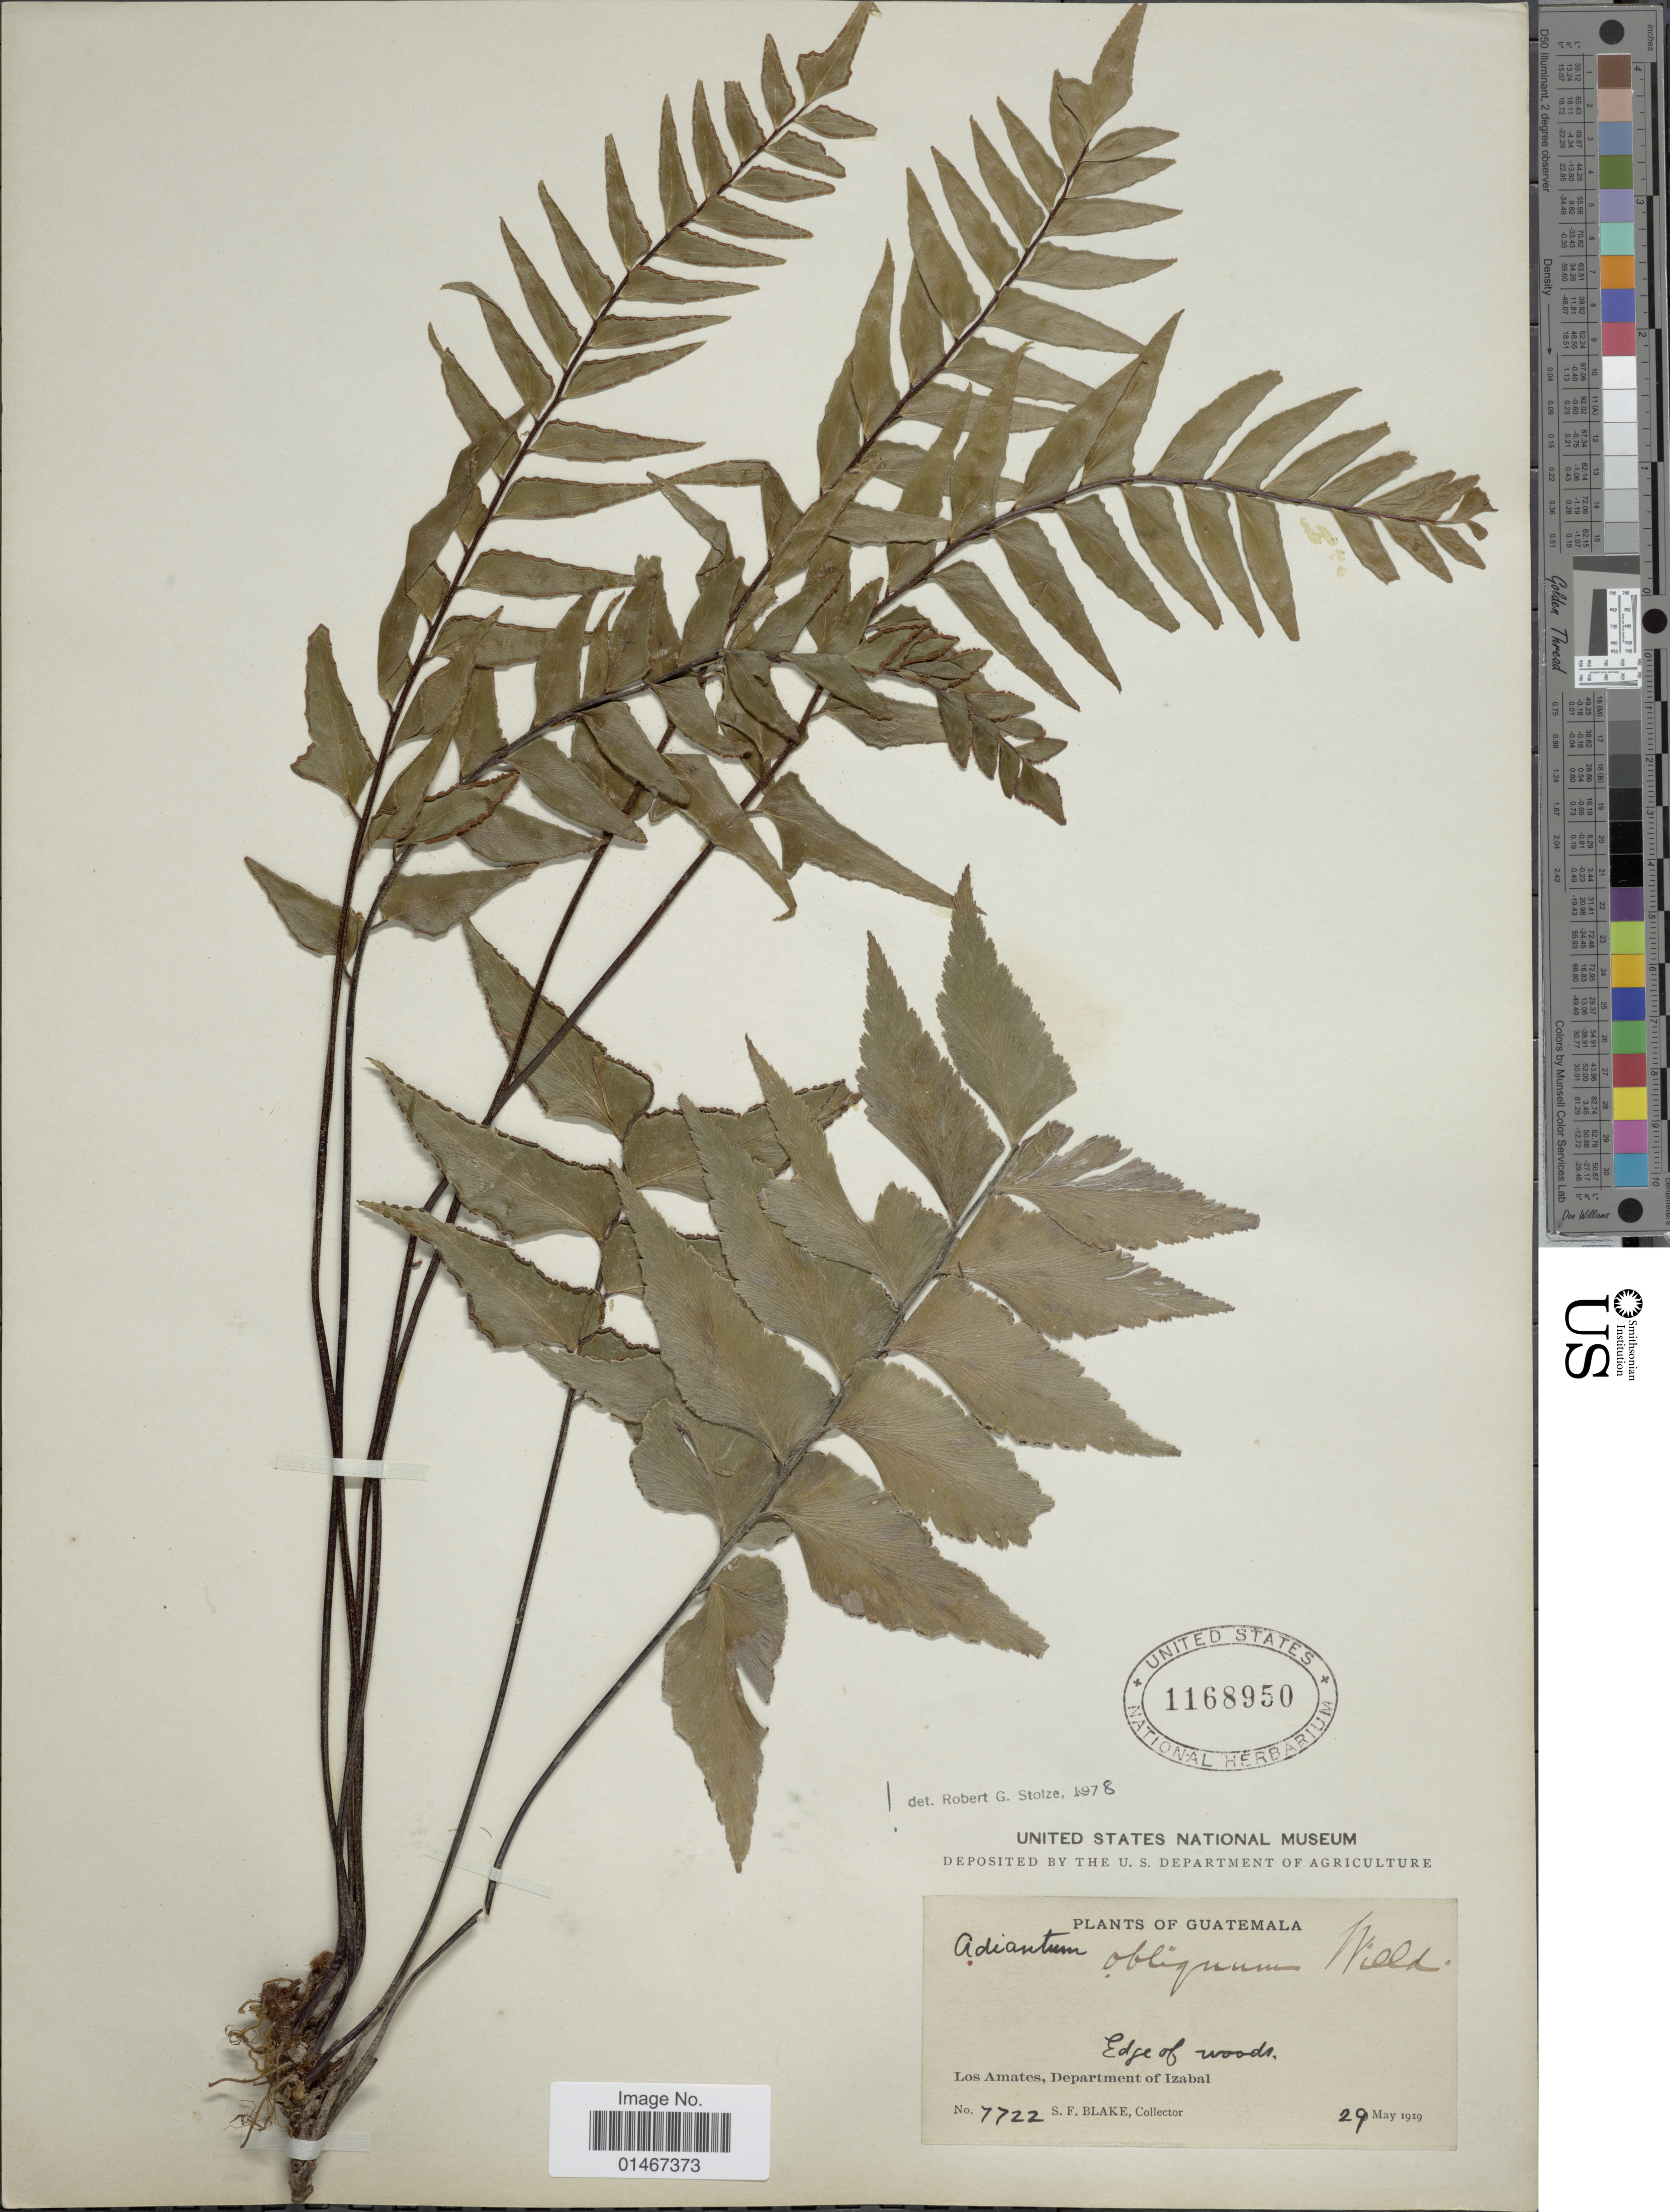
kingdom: Plantae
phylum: Tracheophyta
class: Polypodiopsida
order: Polypodiales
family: Pteridaceae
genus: Adiantum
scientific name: Adiantum obliquum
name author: Willd.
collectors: S. Blake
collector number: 7722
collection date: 1919-05-29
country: Guatemala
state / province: Izabal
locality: Los Amates, Department of Izabal.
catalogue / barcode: US 1168950